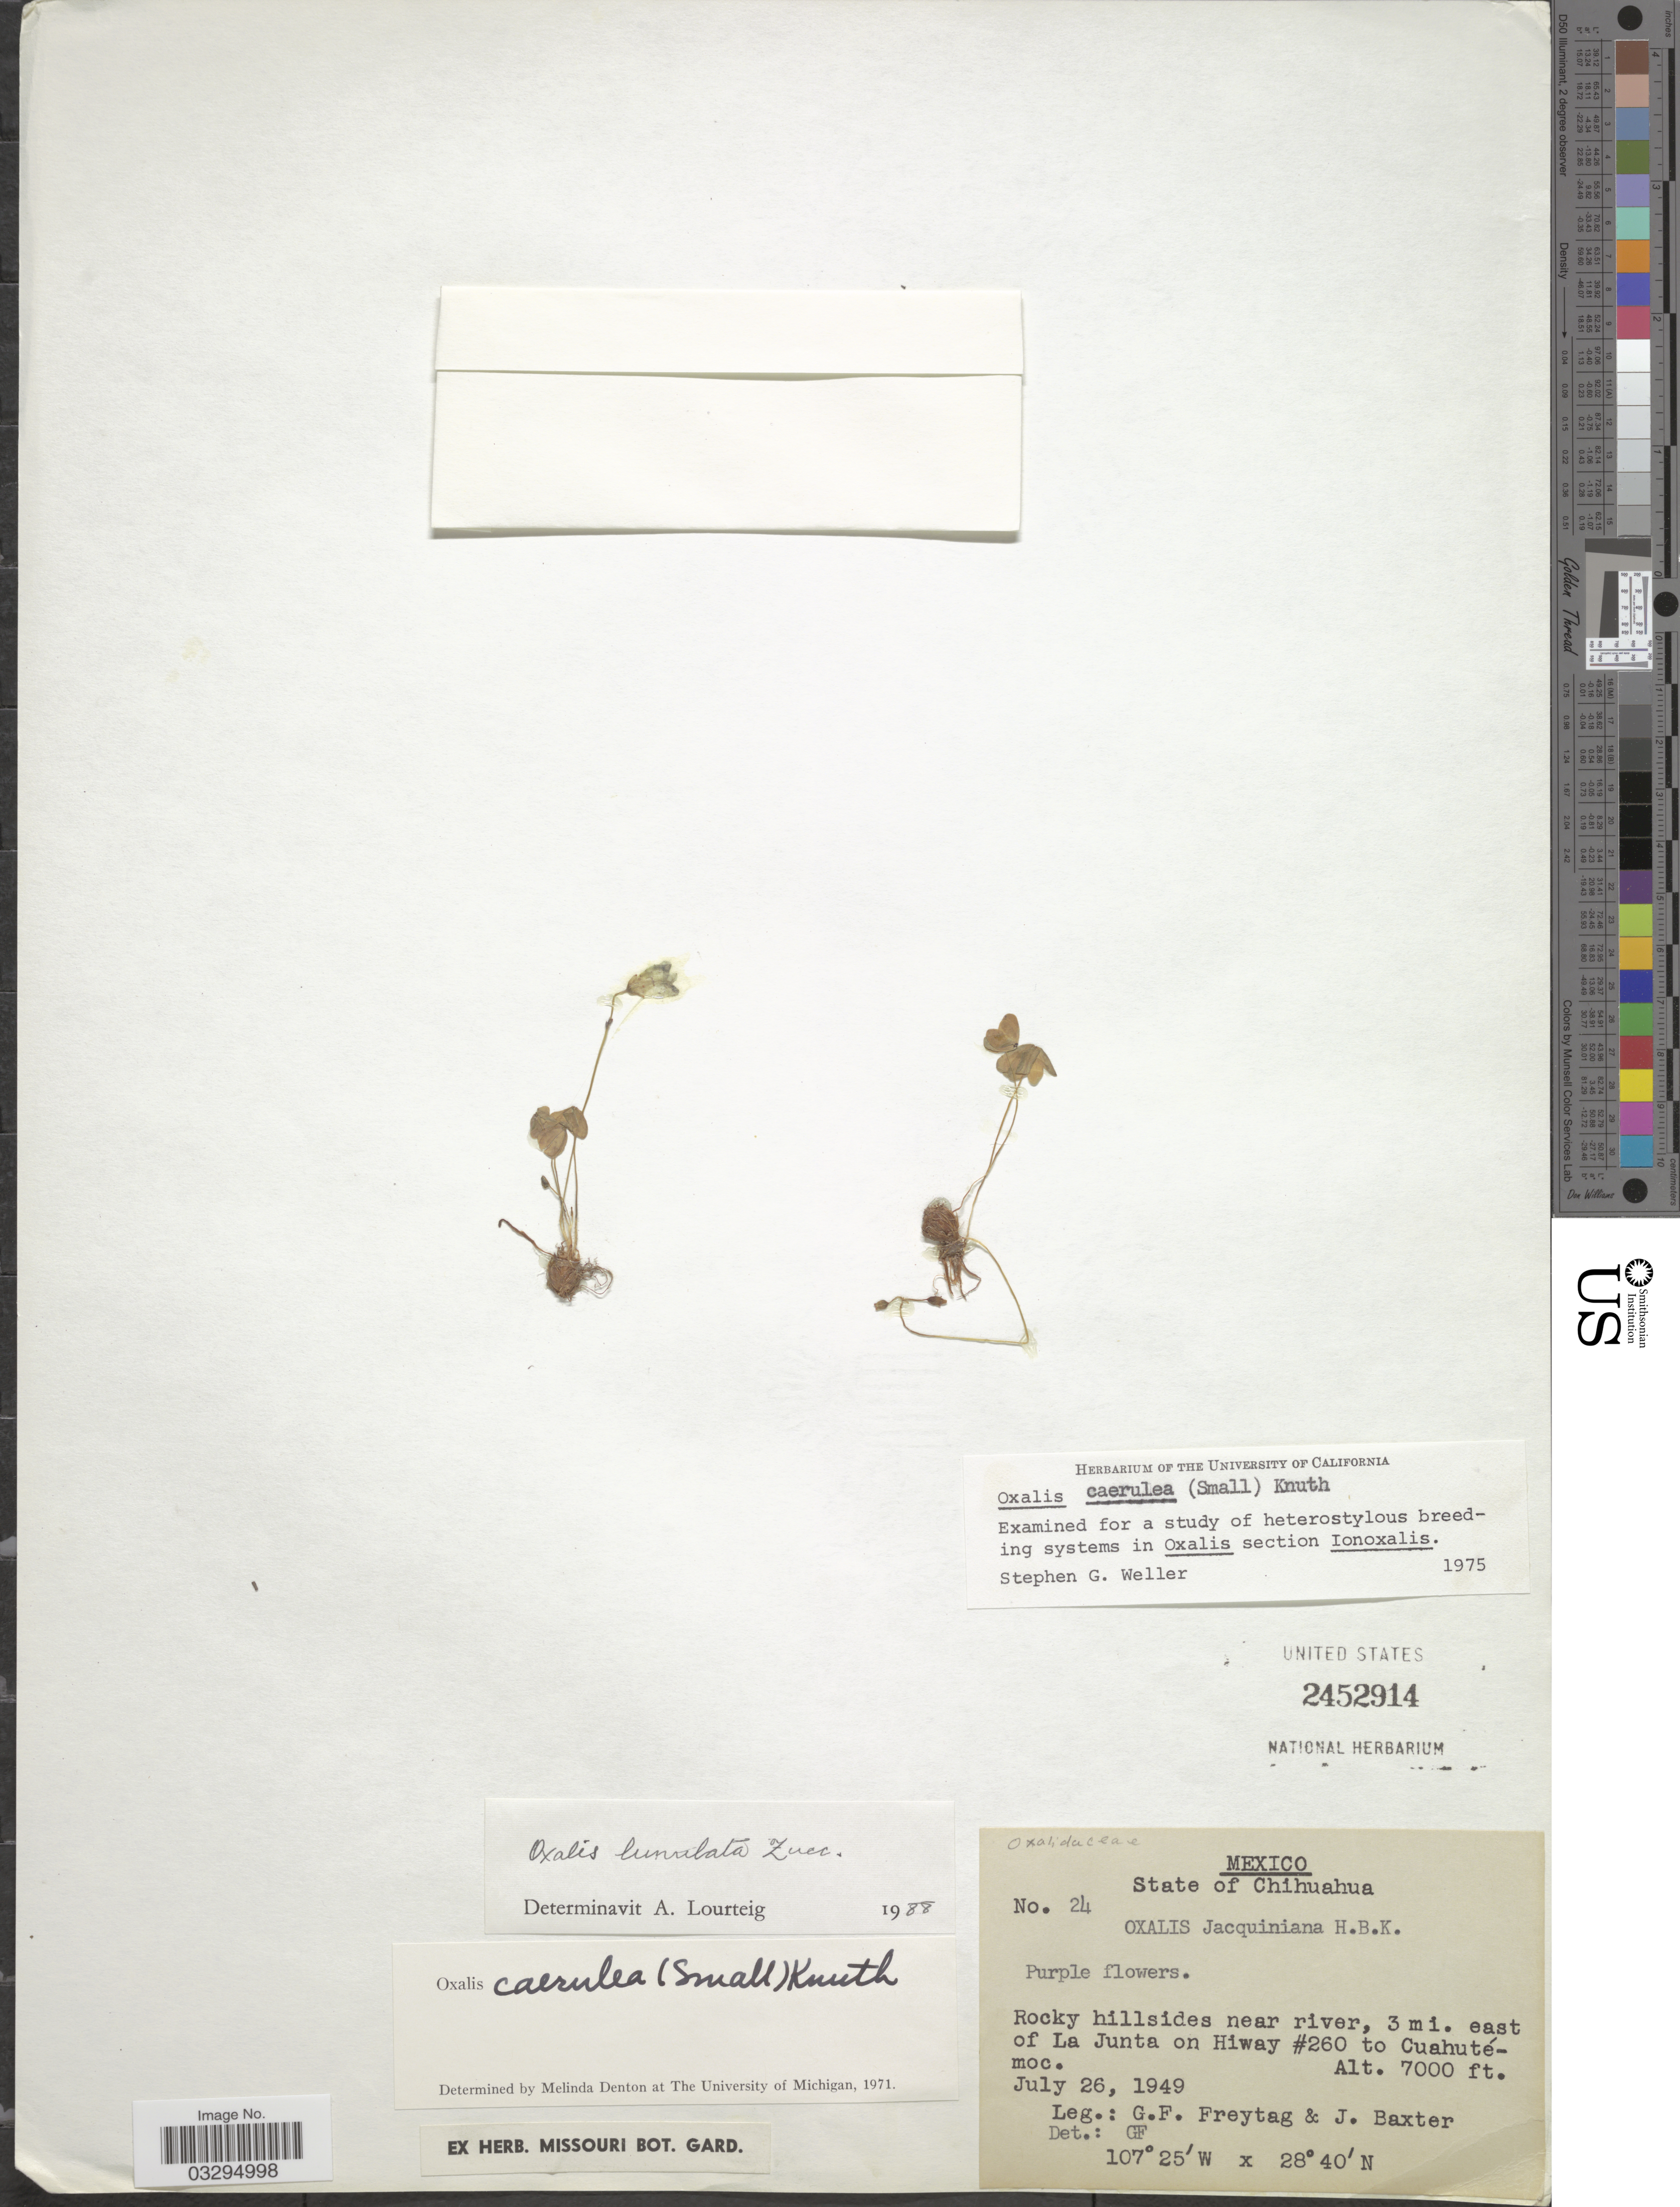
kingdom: Plantae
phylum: Tracheophyta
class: Magnoliopsida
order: Oxalidales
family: Oxalidaceae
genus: Oxalis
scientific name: Oxalis lunulata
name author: Zucc.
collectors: G. F. Freytag & J. Baxter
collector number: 24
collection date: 1949-07-26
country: Mexico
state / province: Chihuahua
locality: Rocky hillsides near river, 3 mi. east of La Junta on Hiway #260 to Cuahutémoc.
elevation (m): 2134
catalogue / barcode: US 2452914